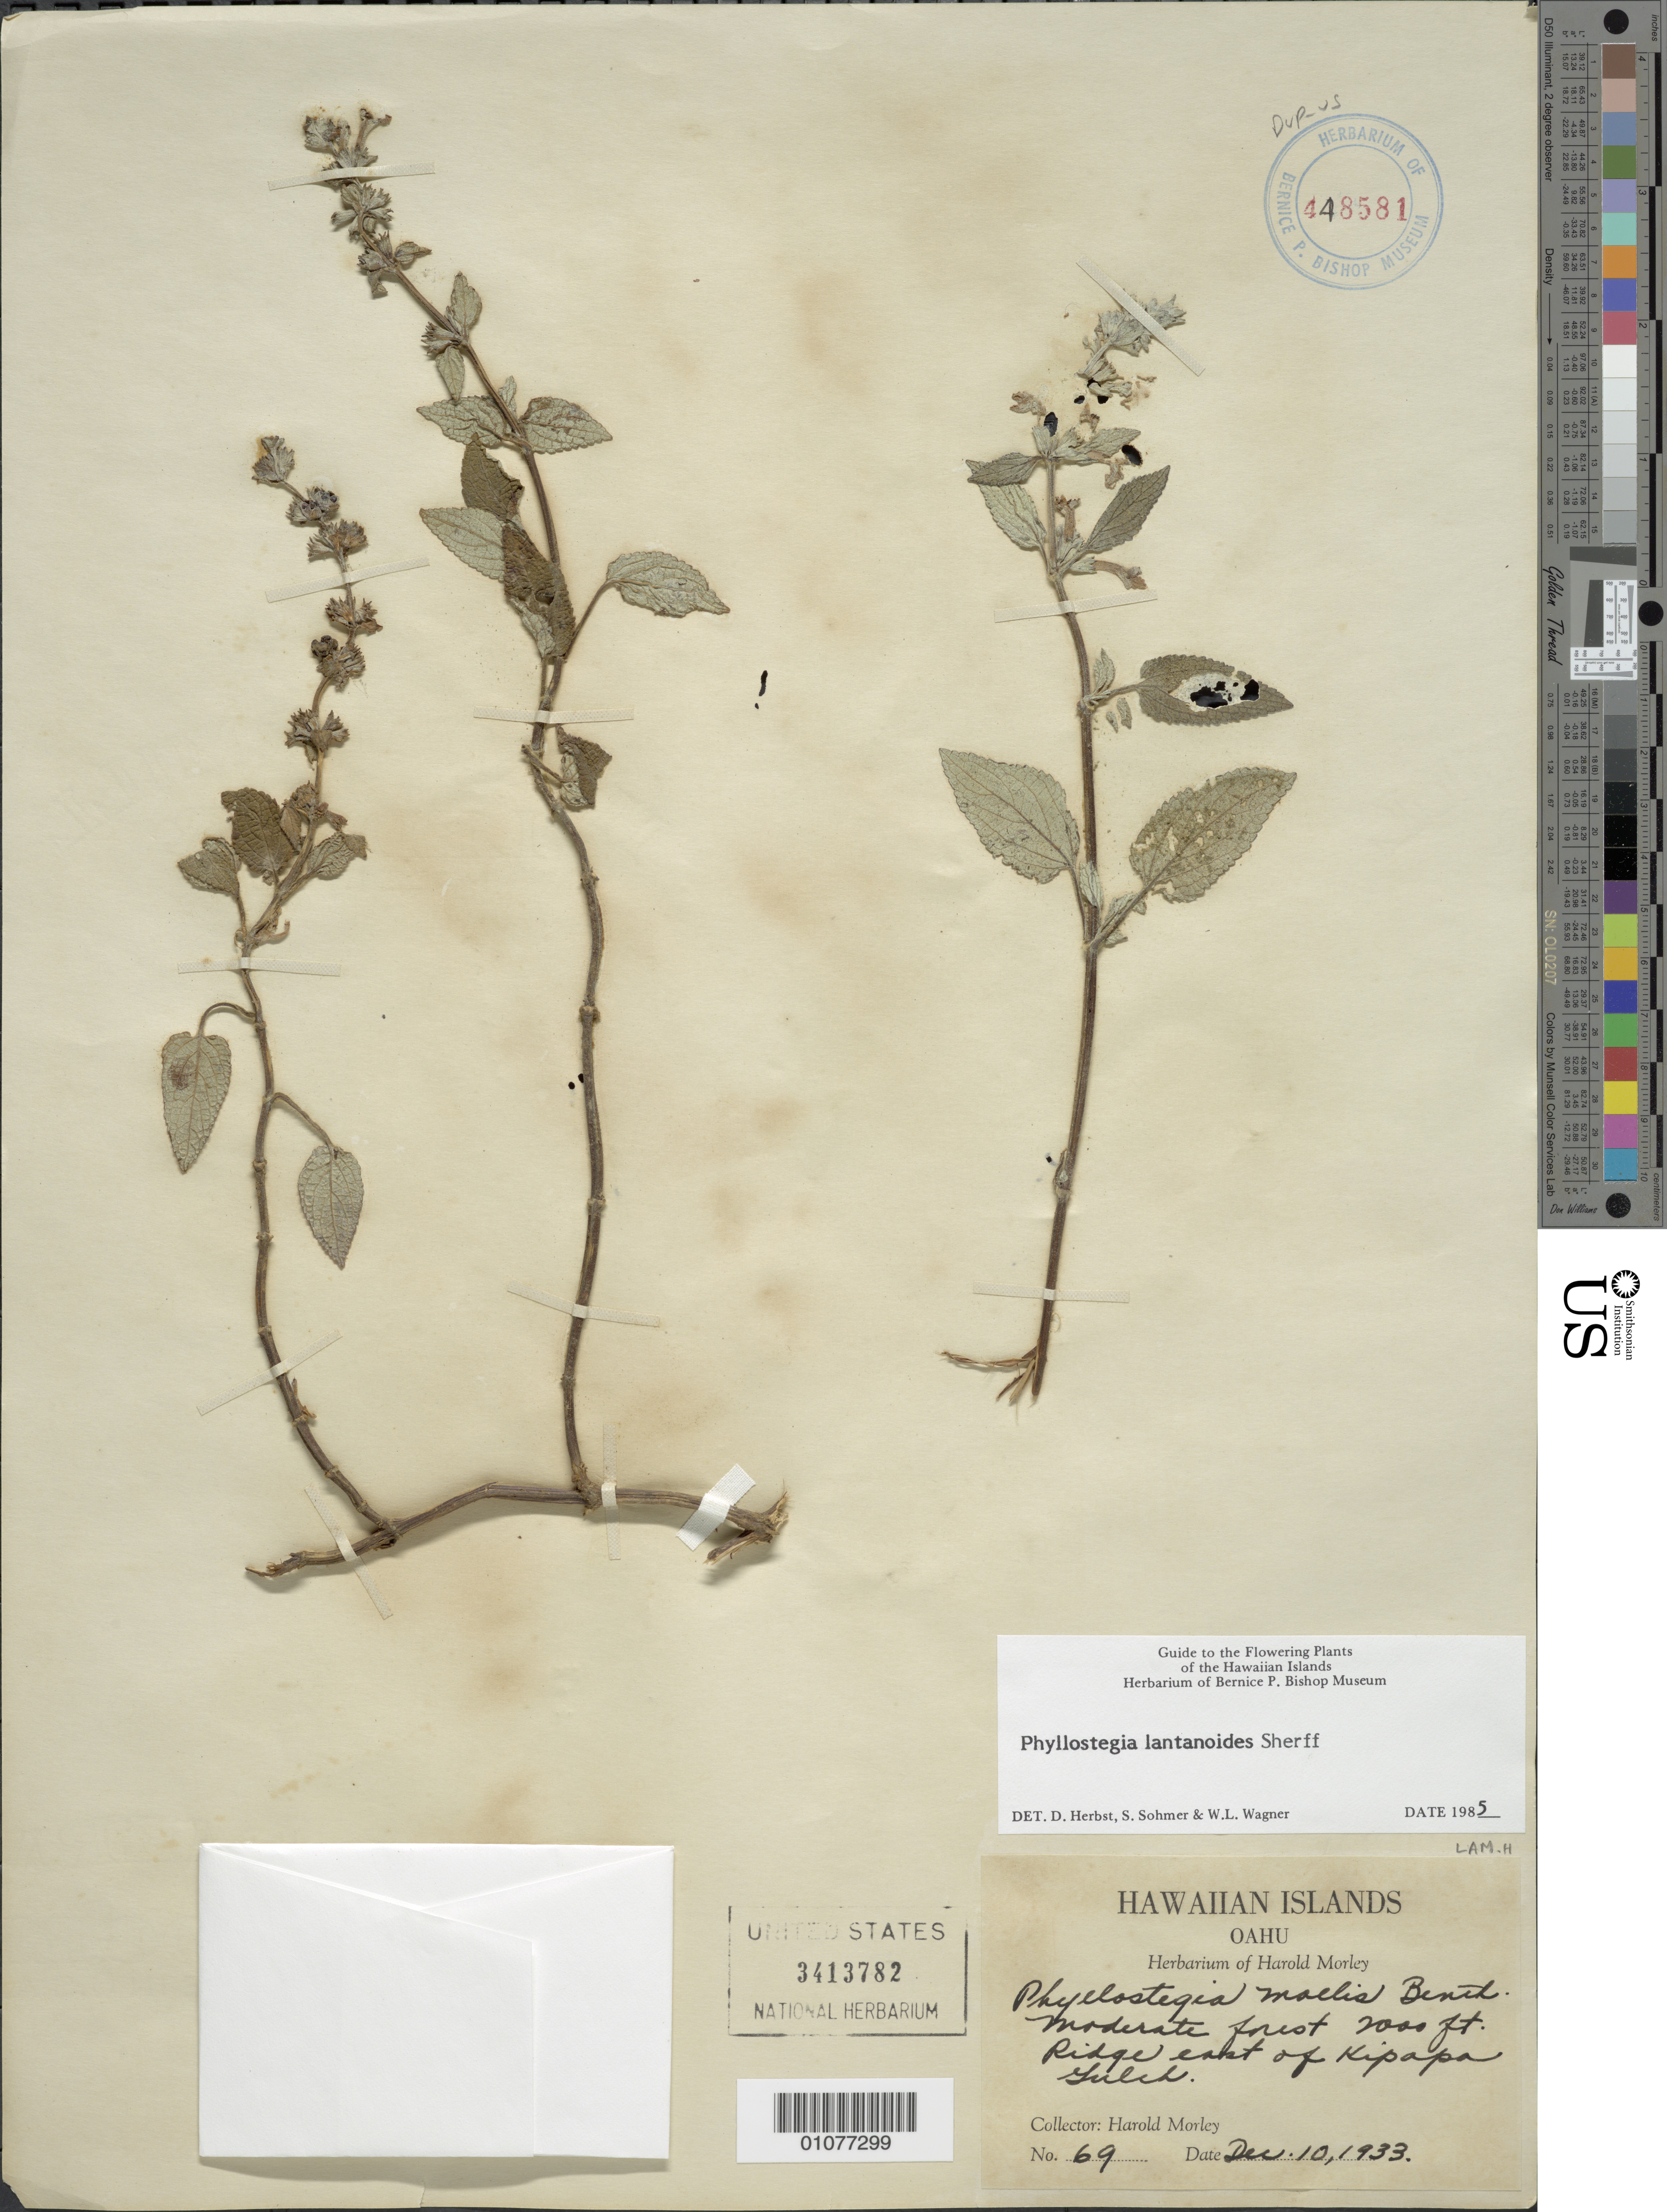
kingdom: Plantae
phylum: Tracheophyta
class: Magnoliopsida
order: Lamiales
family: Lamiaceae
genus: Phyllostegia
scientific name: Phyllostegia lantanoides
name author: Sherff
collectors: H. Morley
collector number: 69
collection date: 1933-12-10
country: United States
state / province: Hawaii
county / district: Honolulu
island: Oahu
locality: Ridge E of Kipapa Gulch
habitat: moderate forest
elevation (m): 610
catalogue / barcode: US 3413782